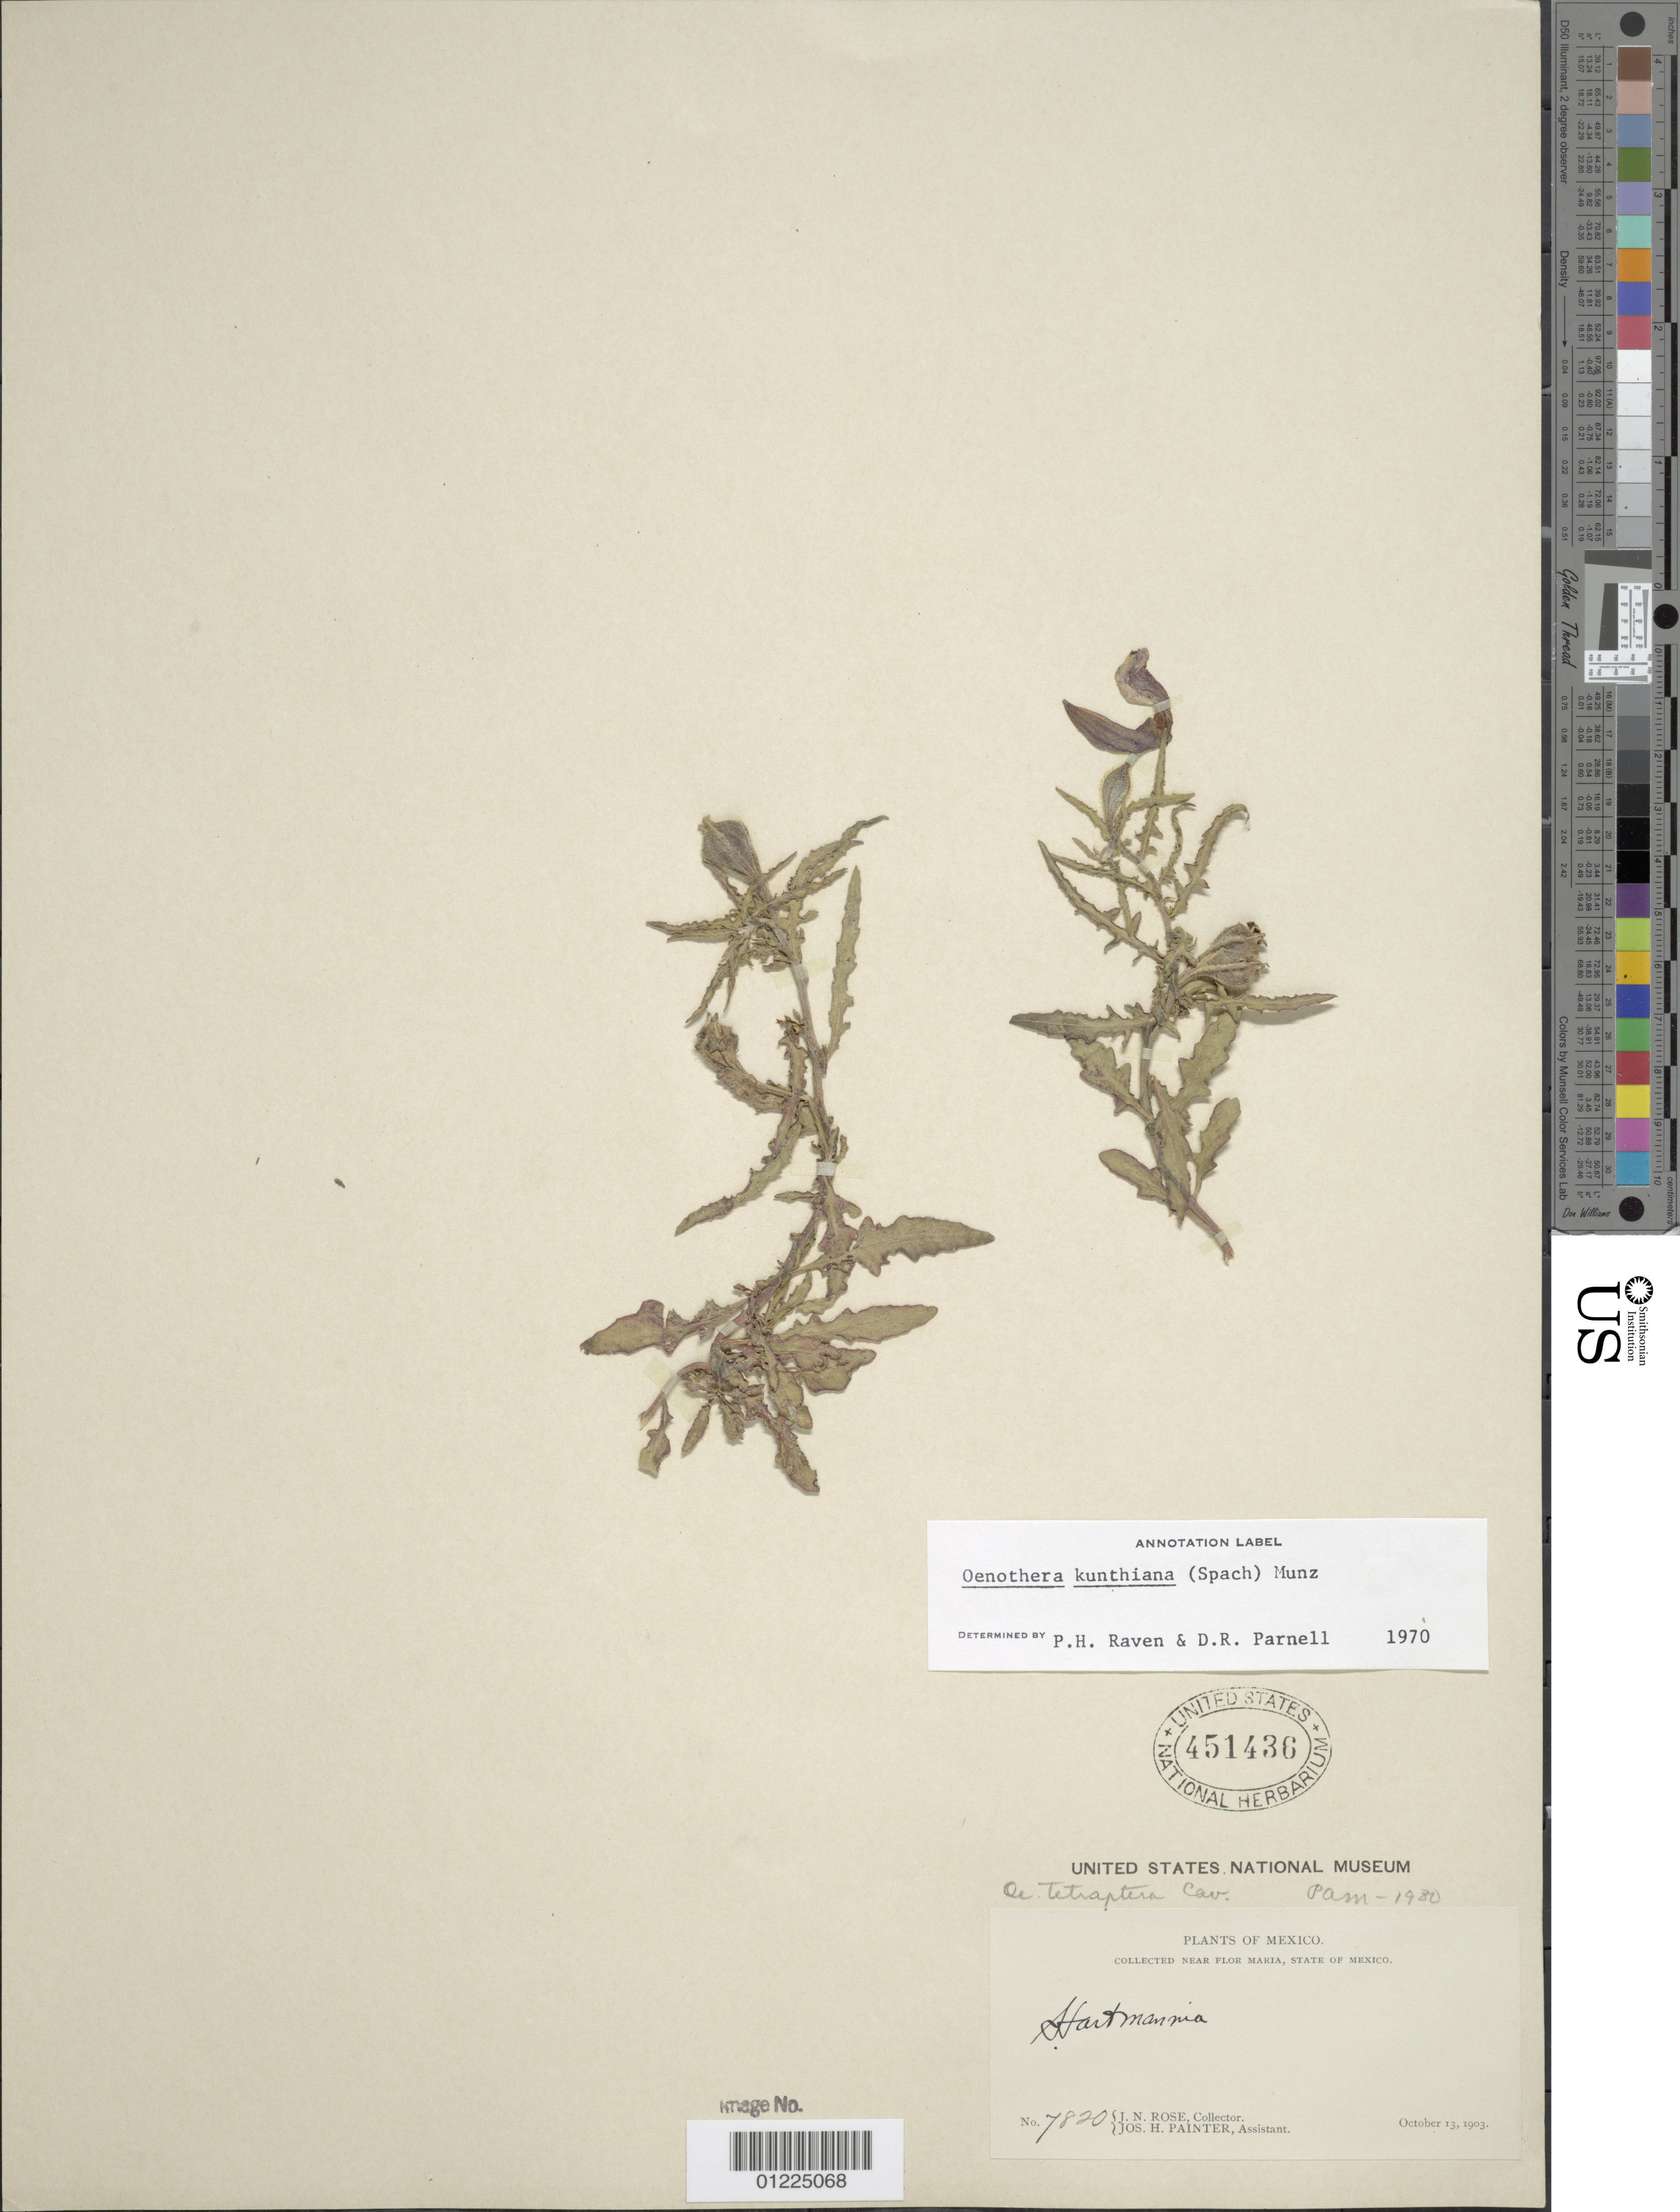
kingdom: Plantae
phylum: Tracheophyta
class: Magnoliopsida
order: Myrtales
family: Onagraceae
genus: Oenothera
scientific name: Oenothera kunthiana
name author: (Spach) Munz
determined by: Raven, P. H.; Parnell, D. R.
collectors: J. N. Rose & J. H. Painter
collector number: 7820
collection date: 1903-10-13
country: Mexico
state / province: Mexico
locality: near Flor Maria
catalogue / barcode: US 451436